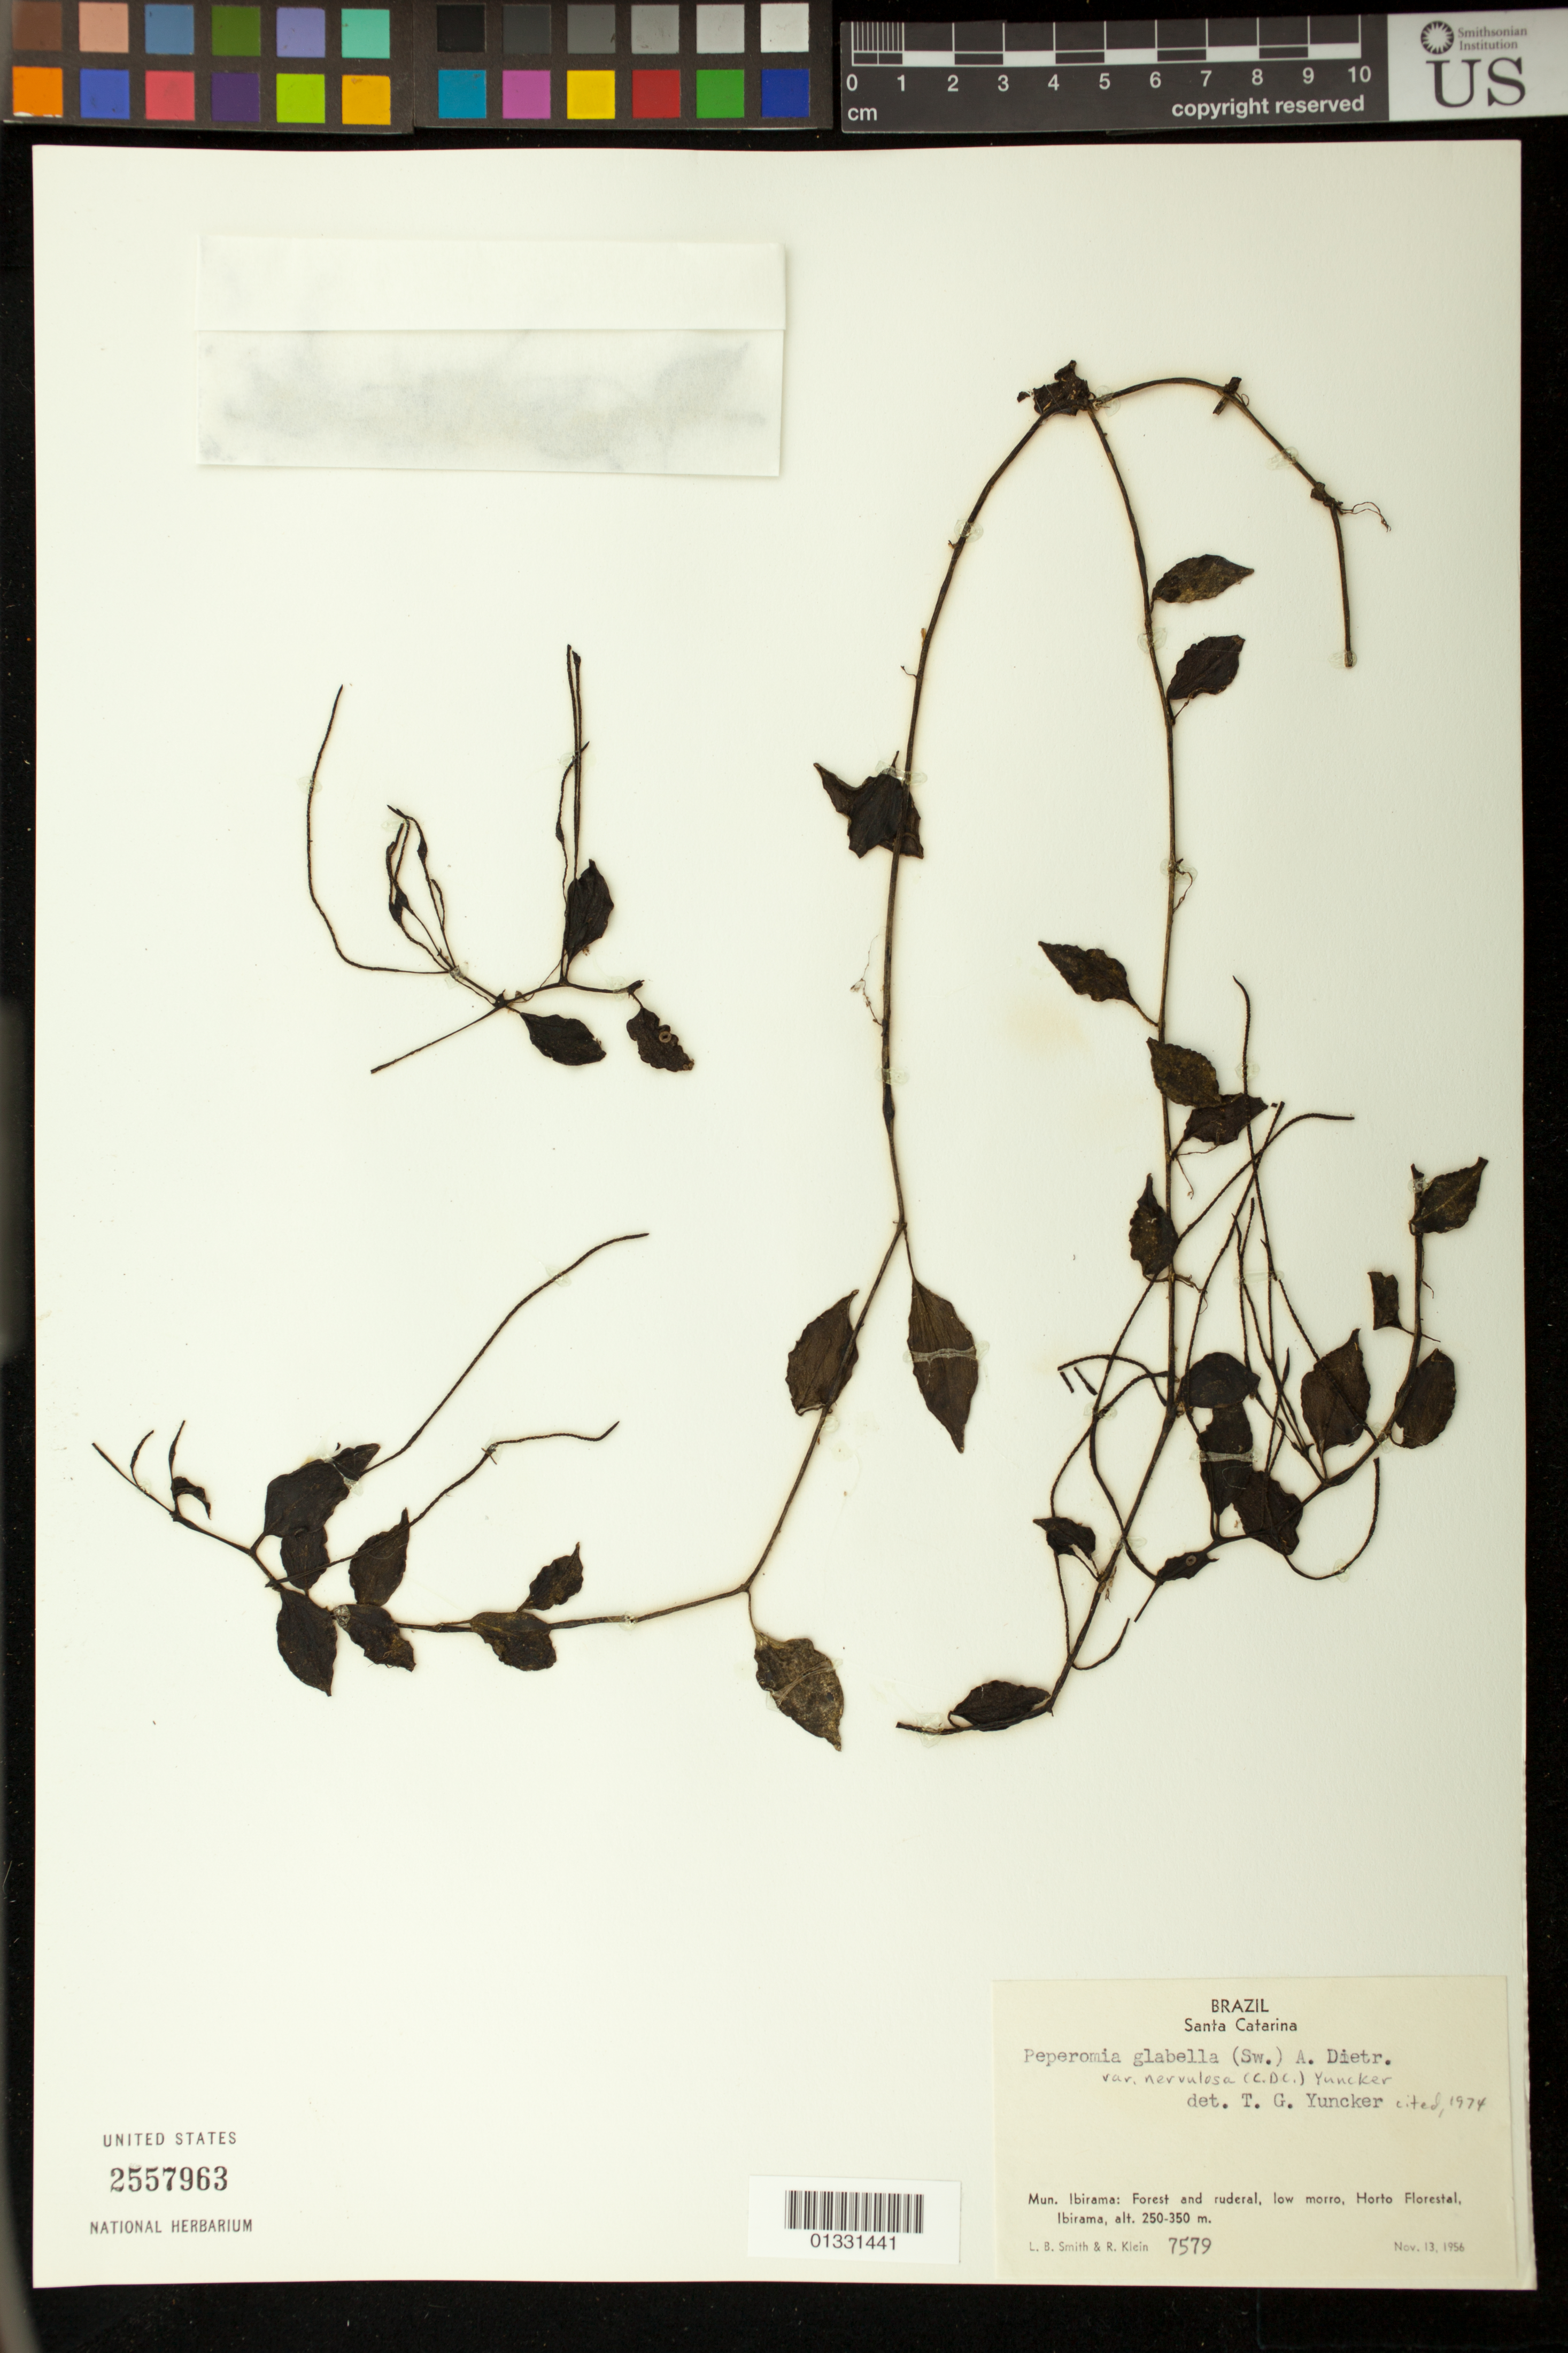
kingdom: Plantae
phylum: Tracheophyta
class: Magnoliopsida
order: Piperales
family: Piperaceae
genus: Peperomia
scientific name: Peperomia glabella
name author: (Sw.) A. Dietr.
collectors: L. Smith & R. Klein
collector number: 7579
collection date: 1956-11-13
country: Brazil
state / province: Santa Catarina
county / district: Ibirama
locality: Horto Florestal, Ibirama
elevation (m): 250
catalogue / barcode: US 2557963